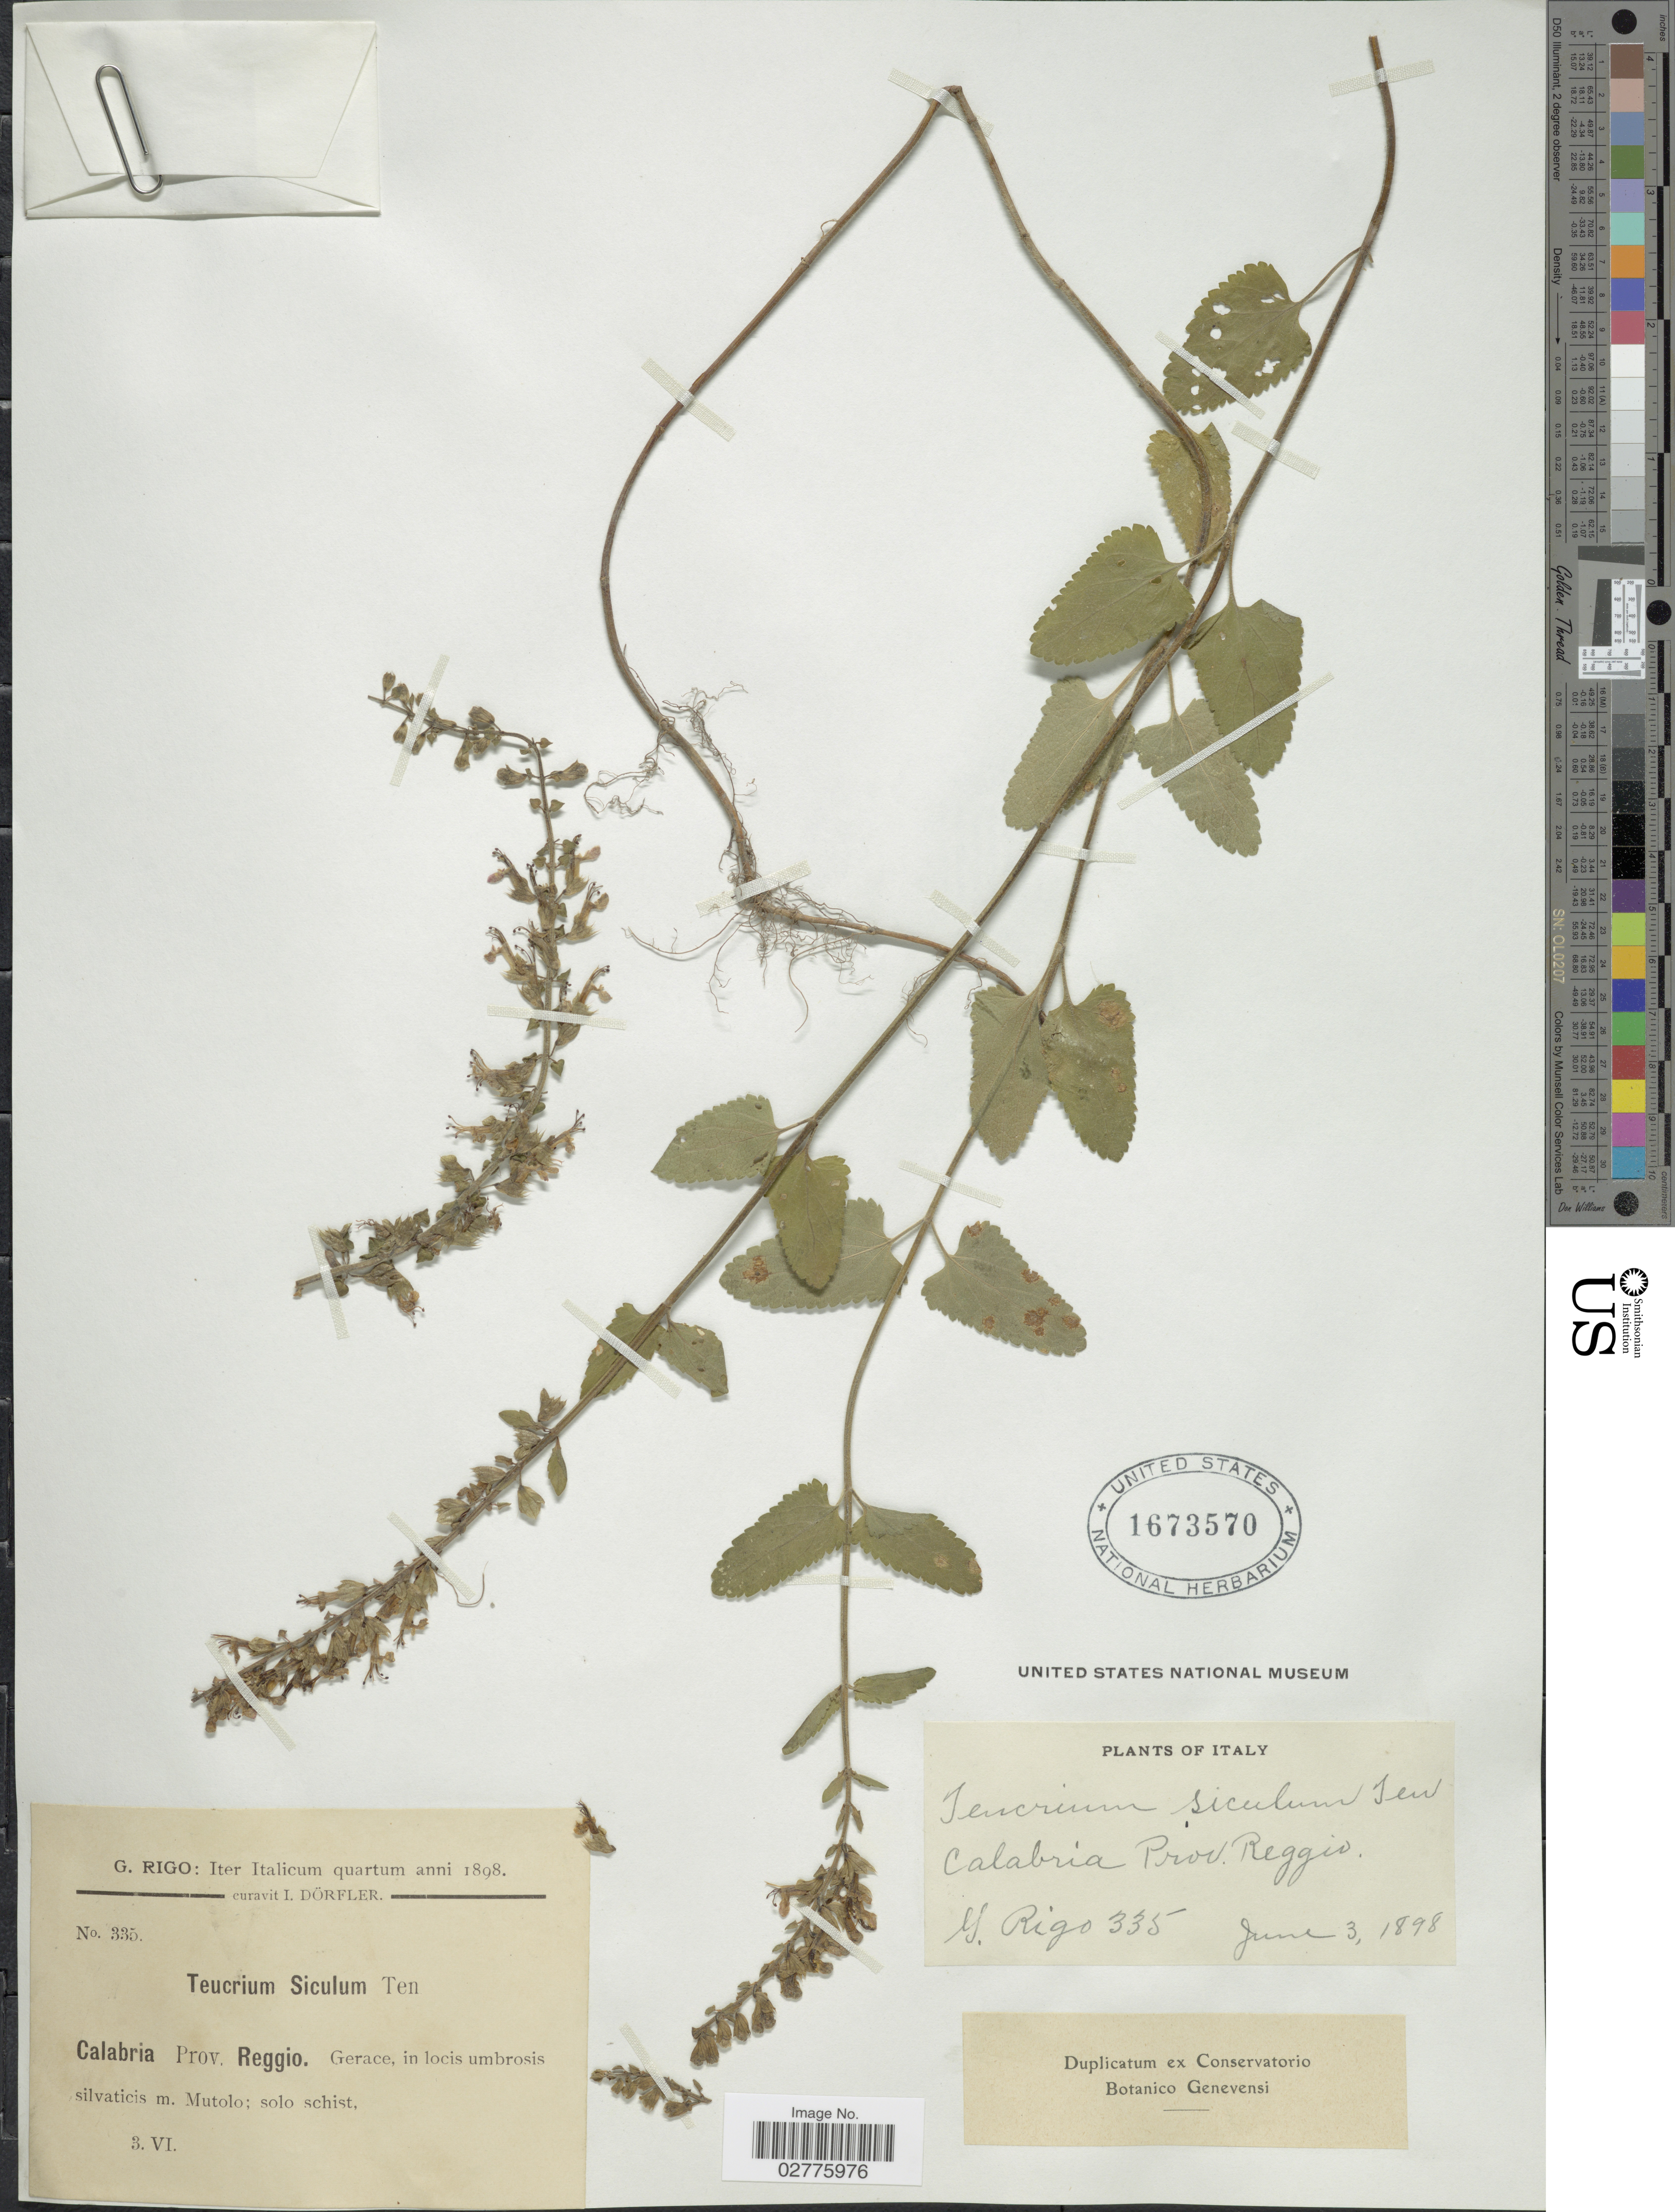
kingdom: Plantae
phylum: Tracheophyta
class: Magnoliopsida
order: Lamiales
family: Lamiaceae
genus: Teucrium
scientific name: Teucrium siculum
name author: (Raf.) Gussone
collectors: G. Rigo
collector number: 335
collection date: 1898-06-03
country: Italy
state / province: Calabria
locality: Calabria Prov. Reggio. Gerace, in locis umbrosis silvaticis m. Mutolo.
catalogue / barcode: US 1673570